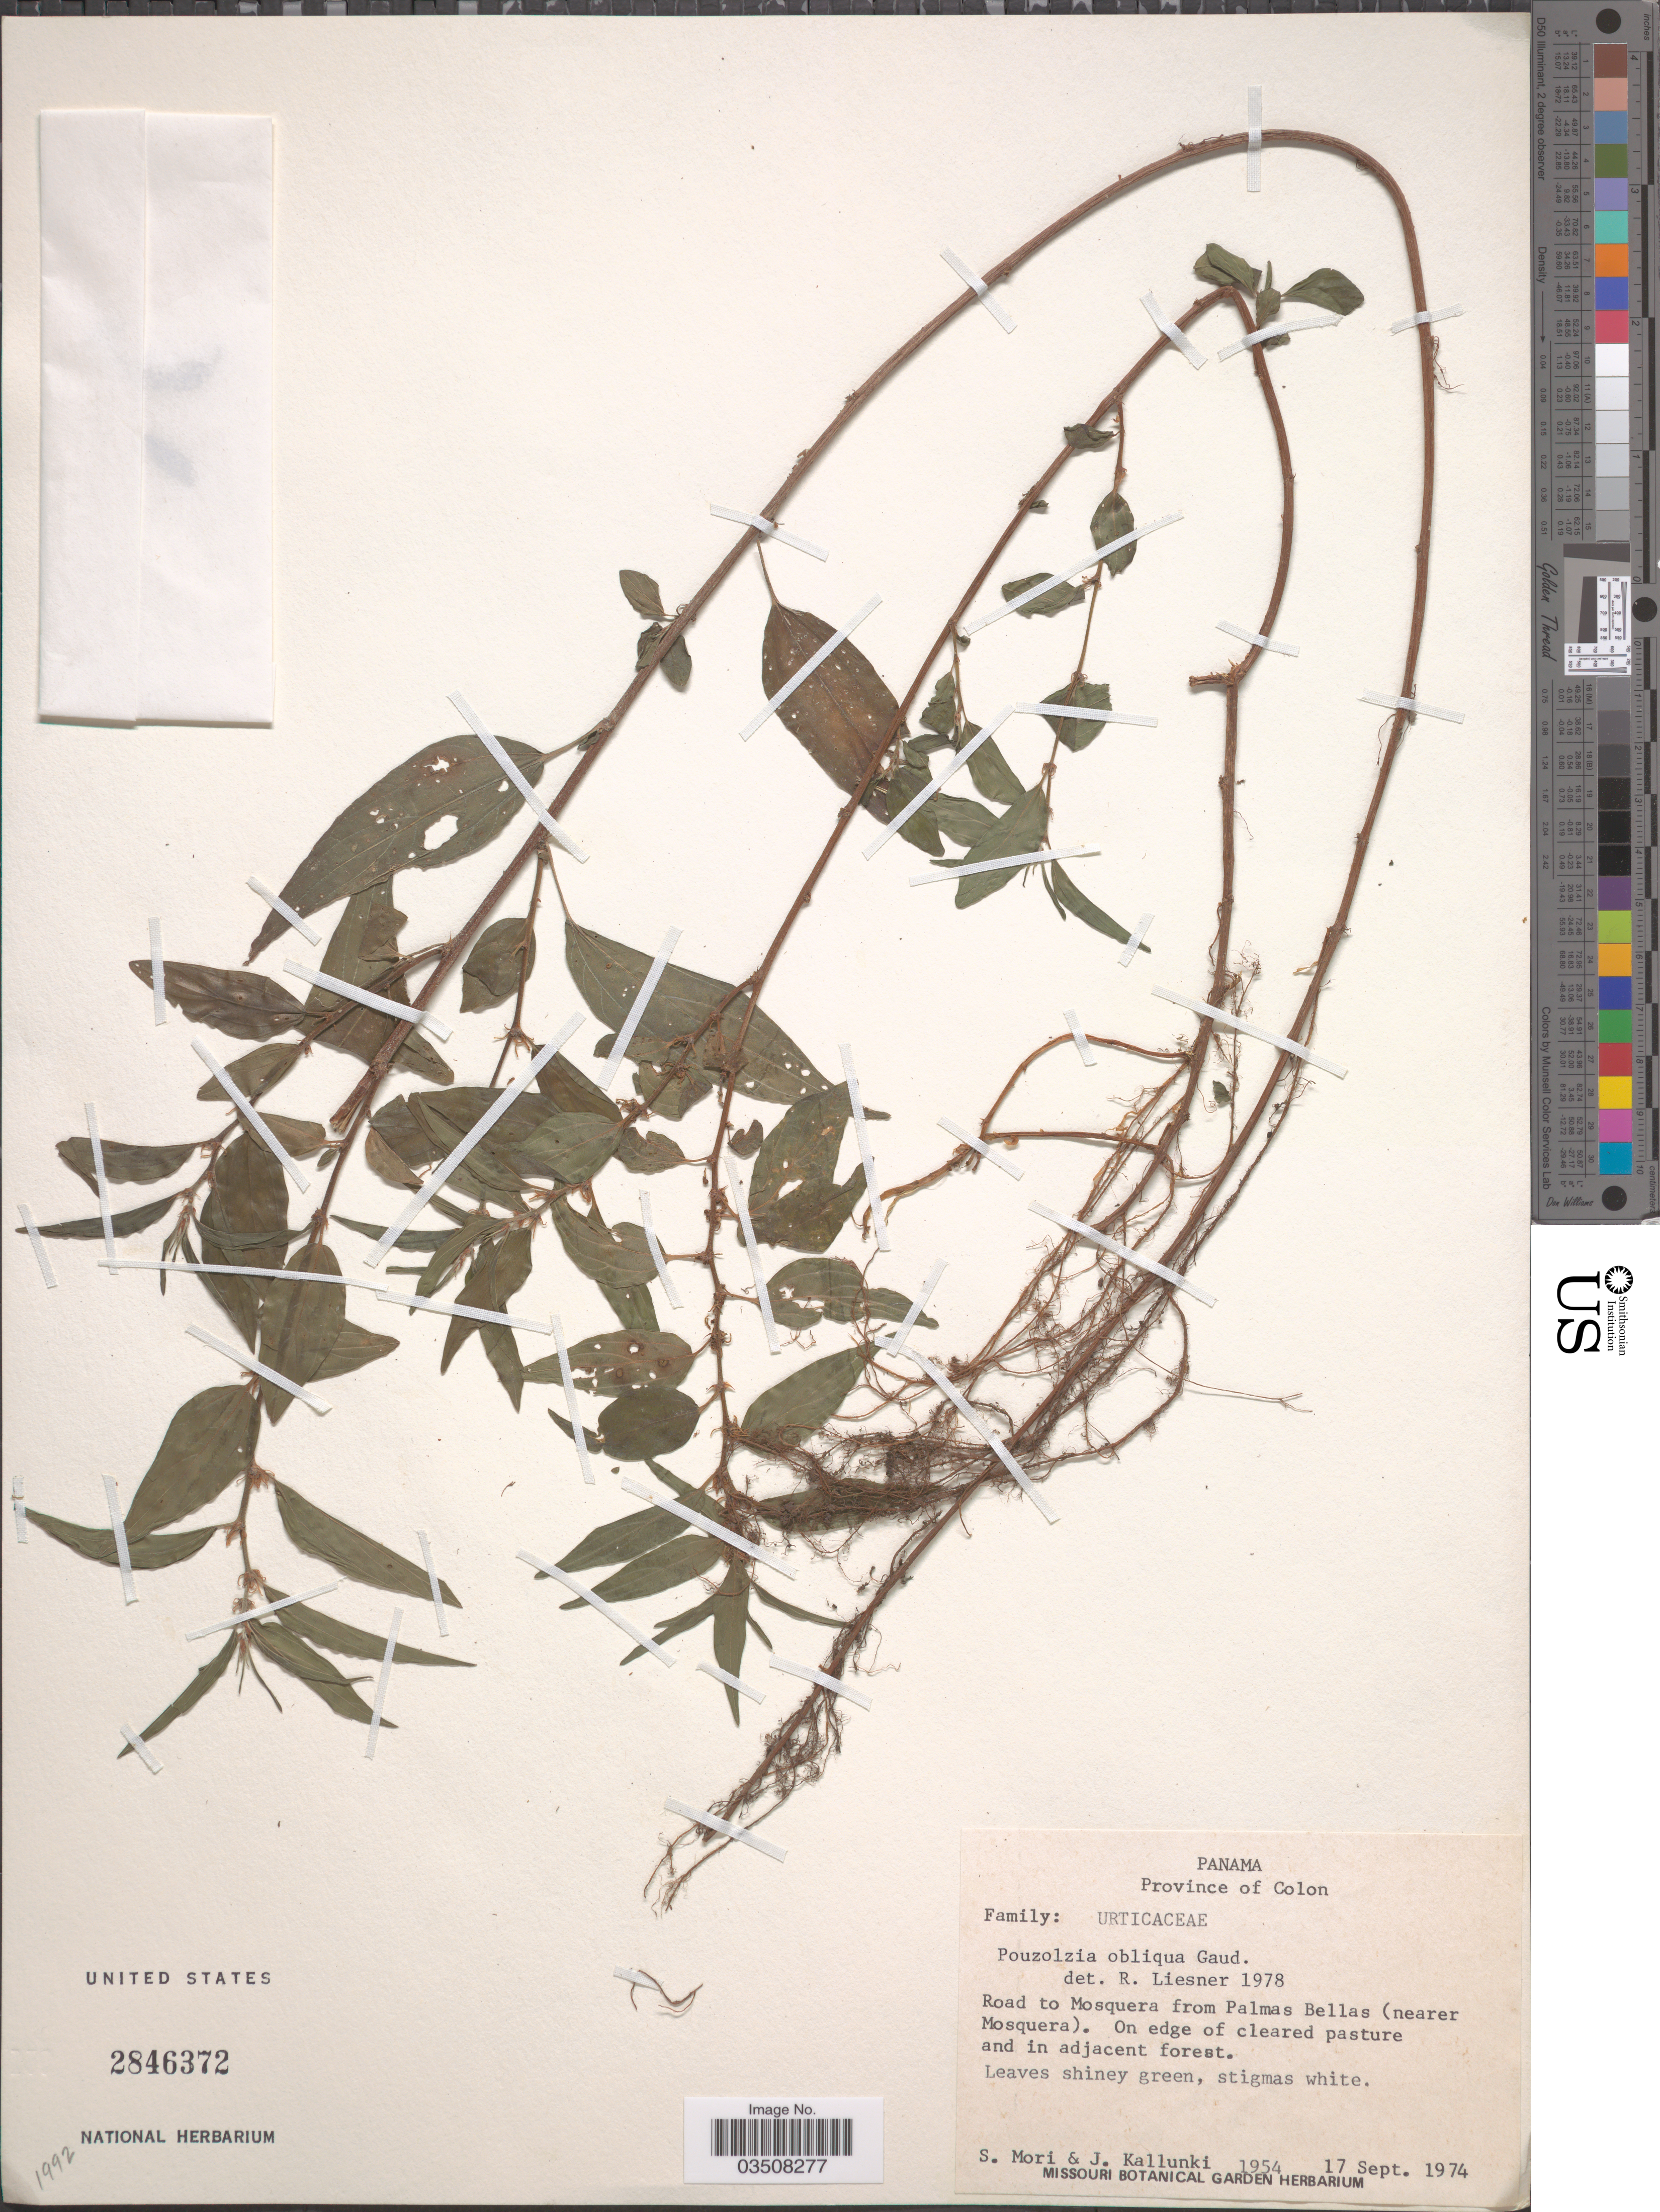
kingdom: Plantae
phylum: Tracheophyta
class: Magnoliopsida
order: Rosales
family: Urticaceae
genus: Pouzolzia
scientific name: Pouzolzia obliqua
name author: (Poepp.) Gaudich.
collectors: S. Mori & J. Kallunki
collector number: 1954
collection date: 1974-09-17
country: Panama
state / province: Colón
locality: Road to Mosquera from Palmas Bellas (nearer Mosquera).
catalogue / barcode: US 2846372